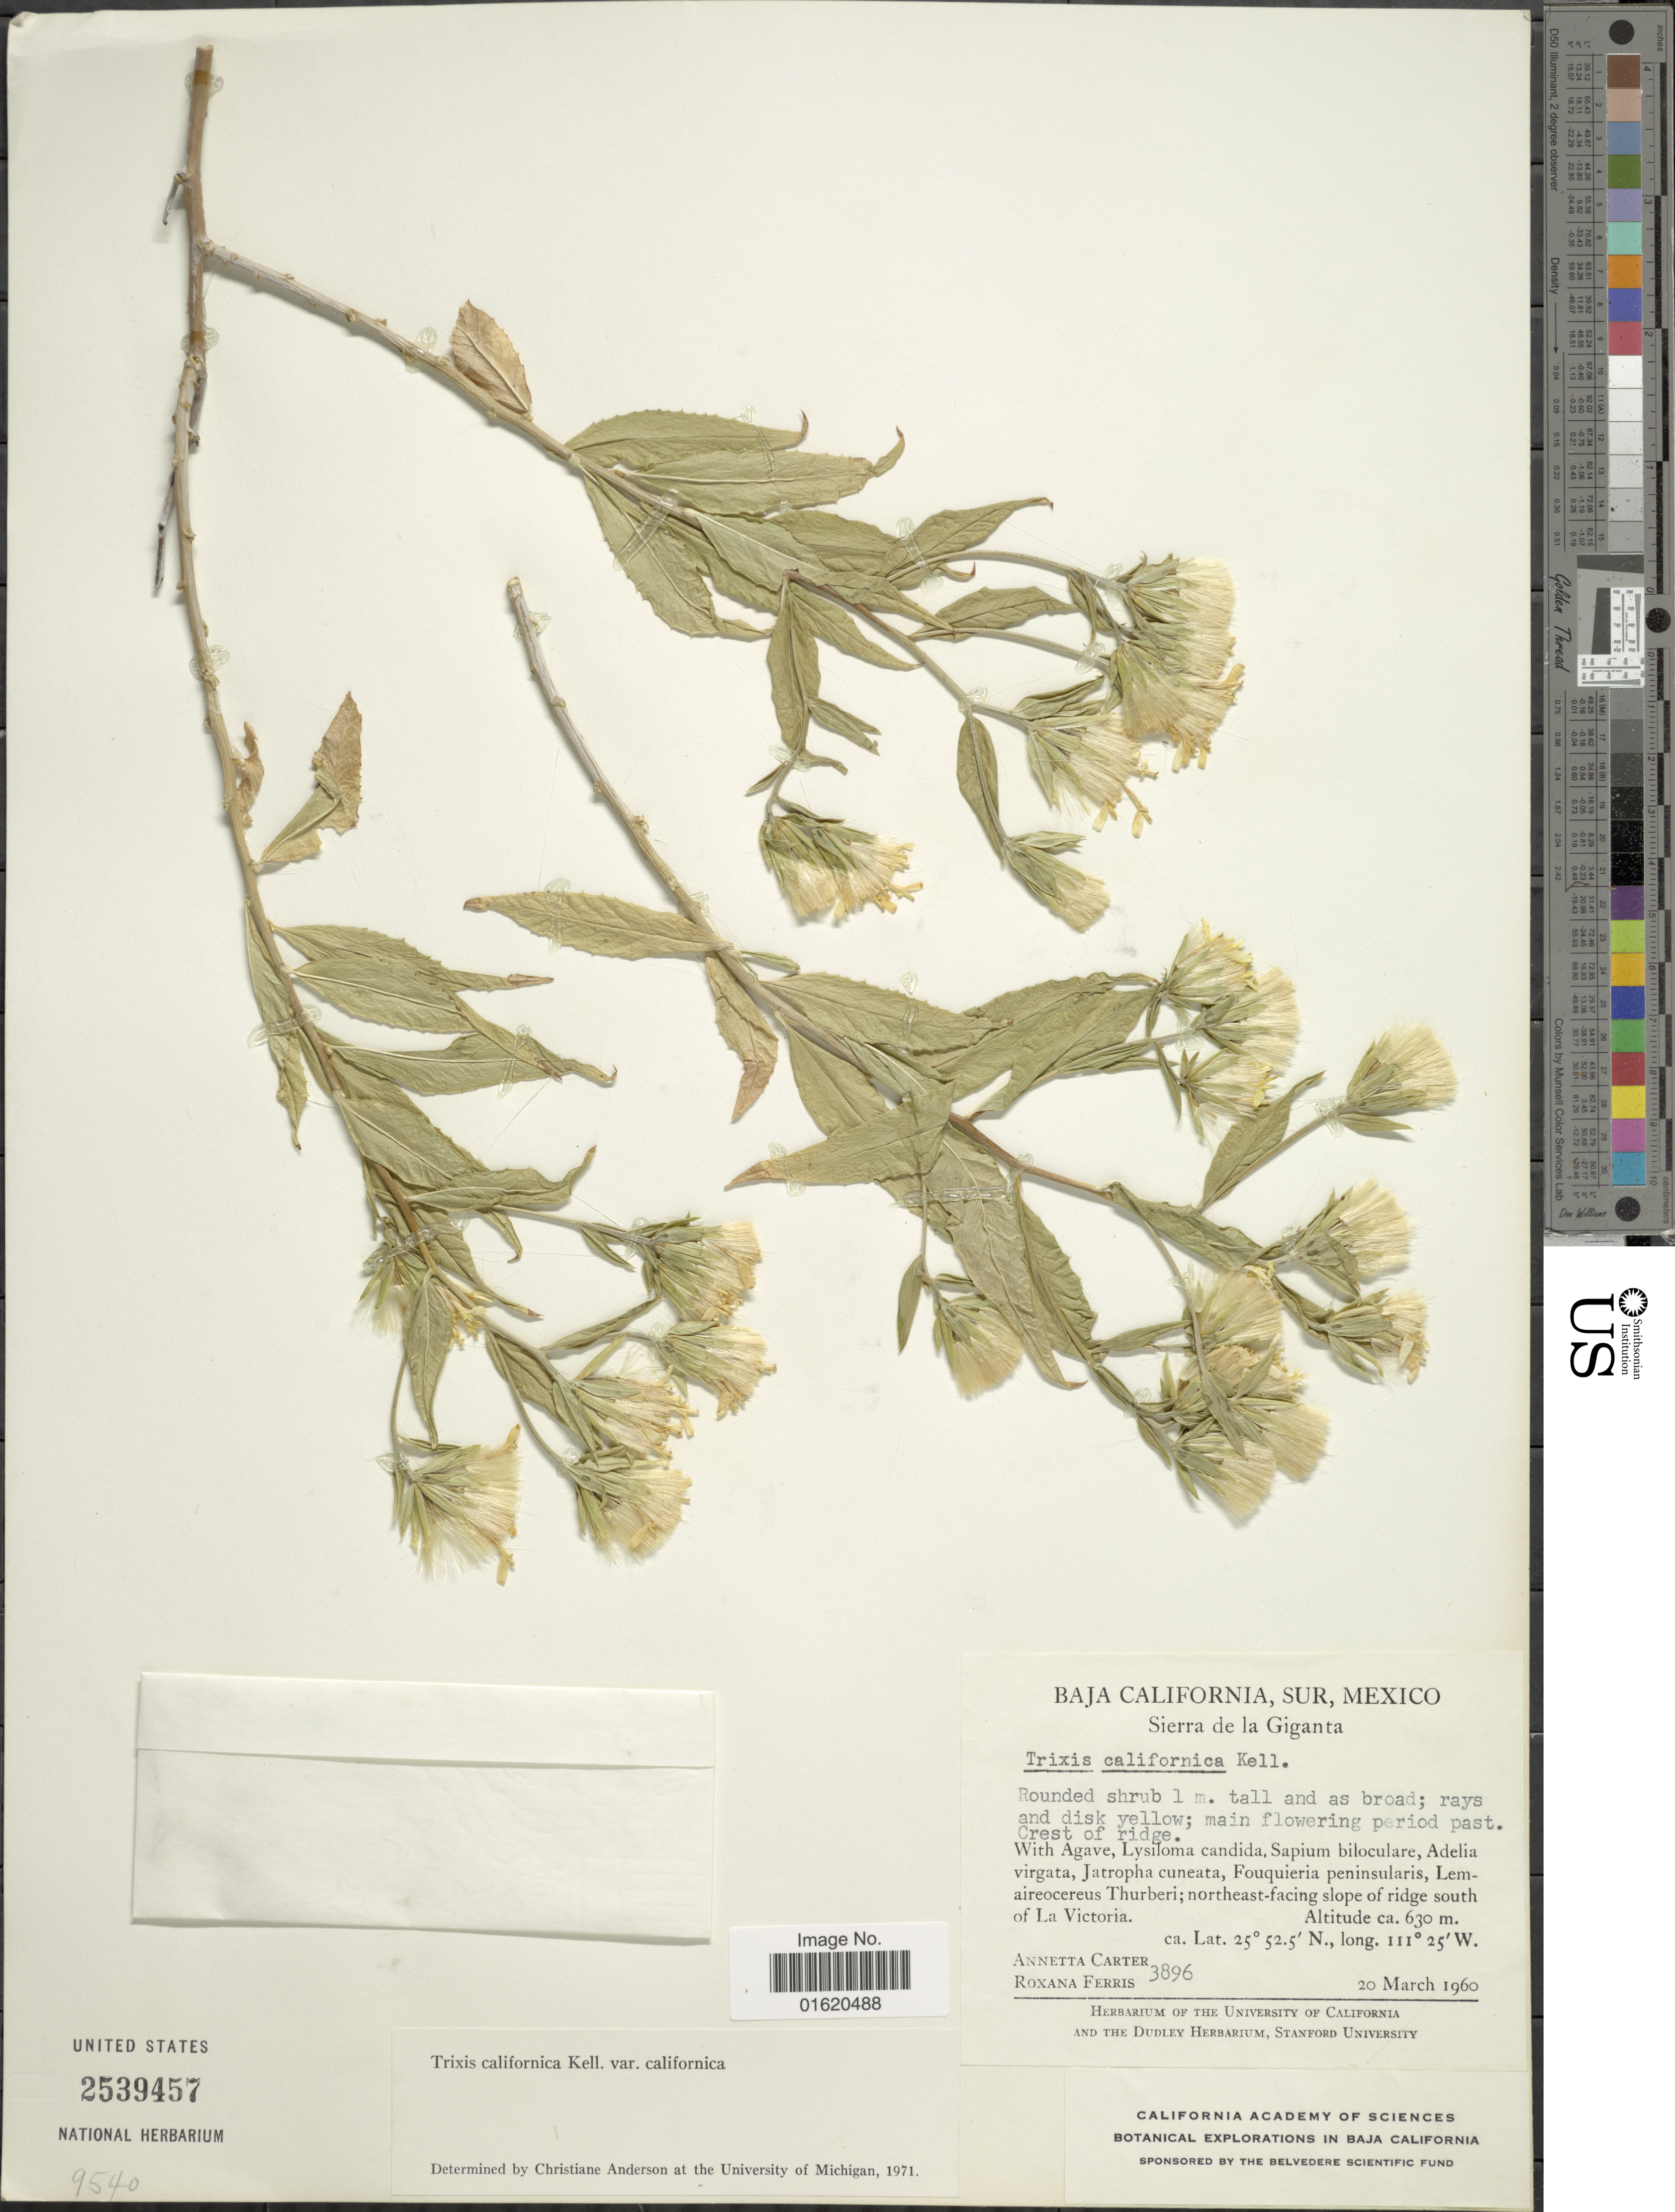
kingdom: Plantae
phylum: Tracheophyta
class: Magnoliopsida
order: Asterales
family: Asteraceae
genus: Trixis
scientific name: Trixis californica var. californica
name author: Kellogg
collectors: A. Carter & R. S. Ferris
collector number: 3896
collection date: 1960-03-20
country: Mexico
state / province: Baja California Sur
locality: Sierra de la Giganta, Crest of ridge, northeast-facing slope of ridge south of La Victoria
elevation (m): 630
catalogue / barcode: US 2539457